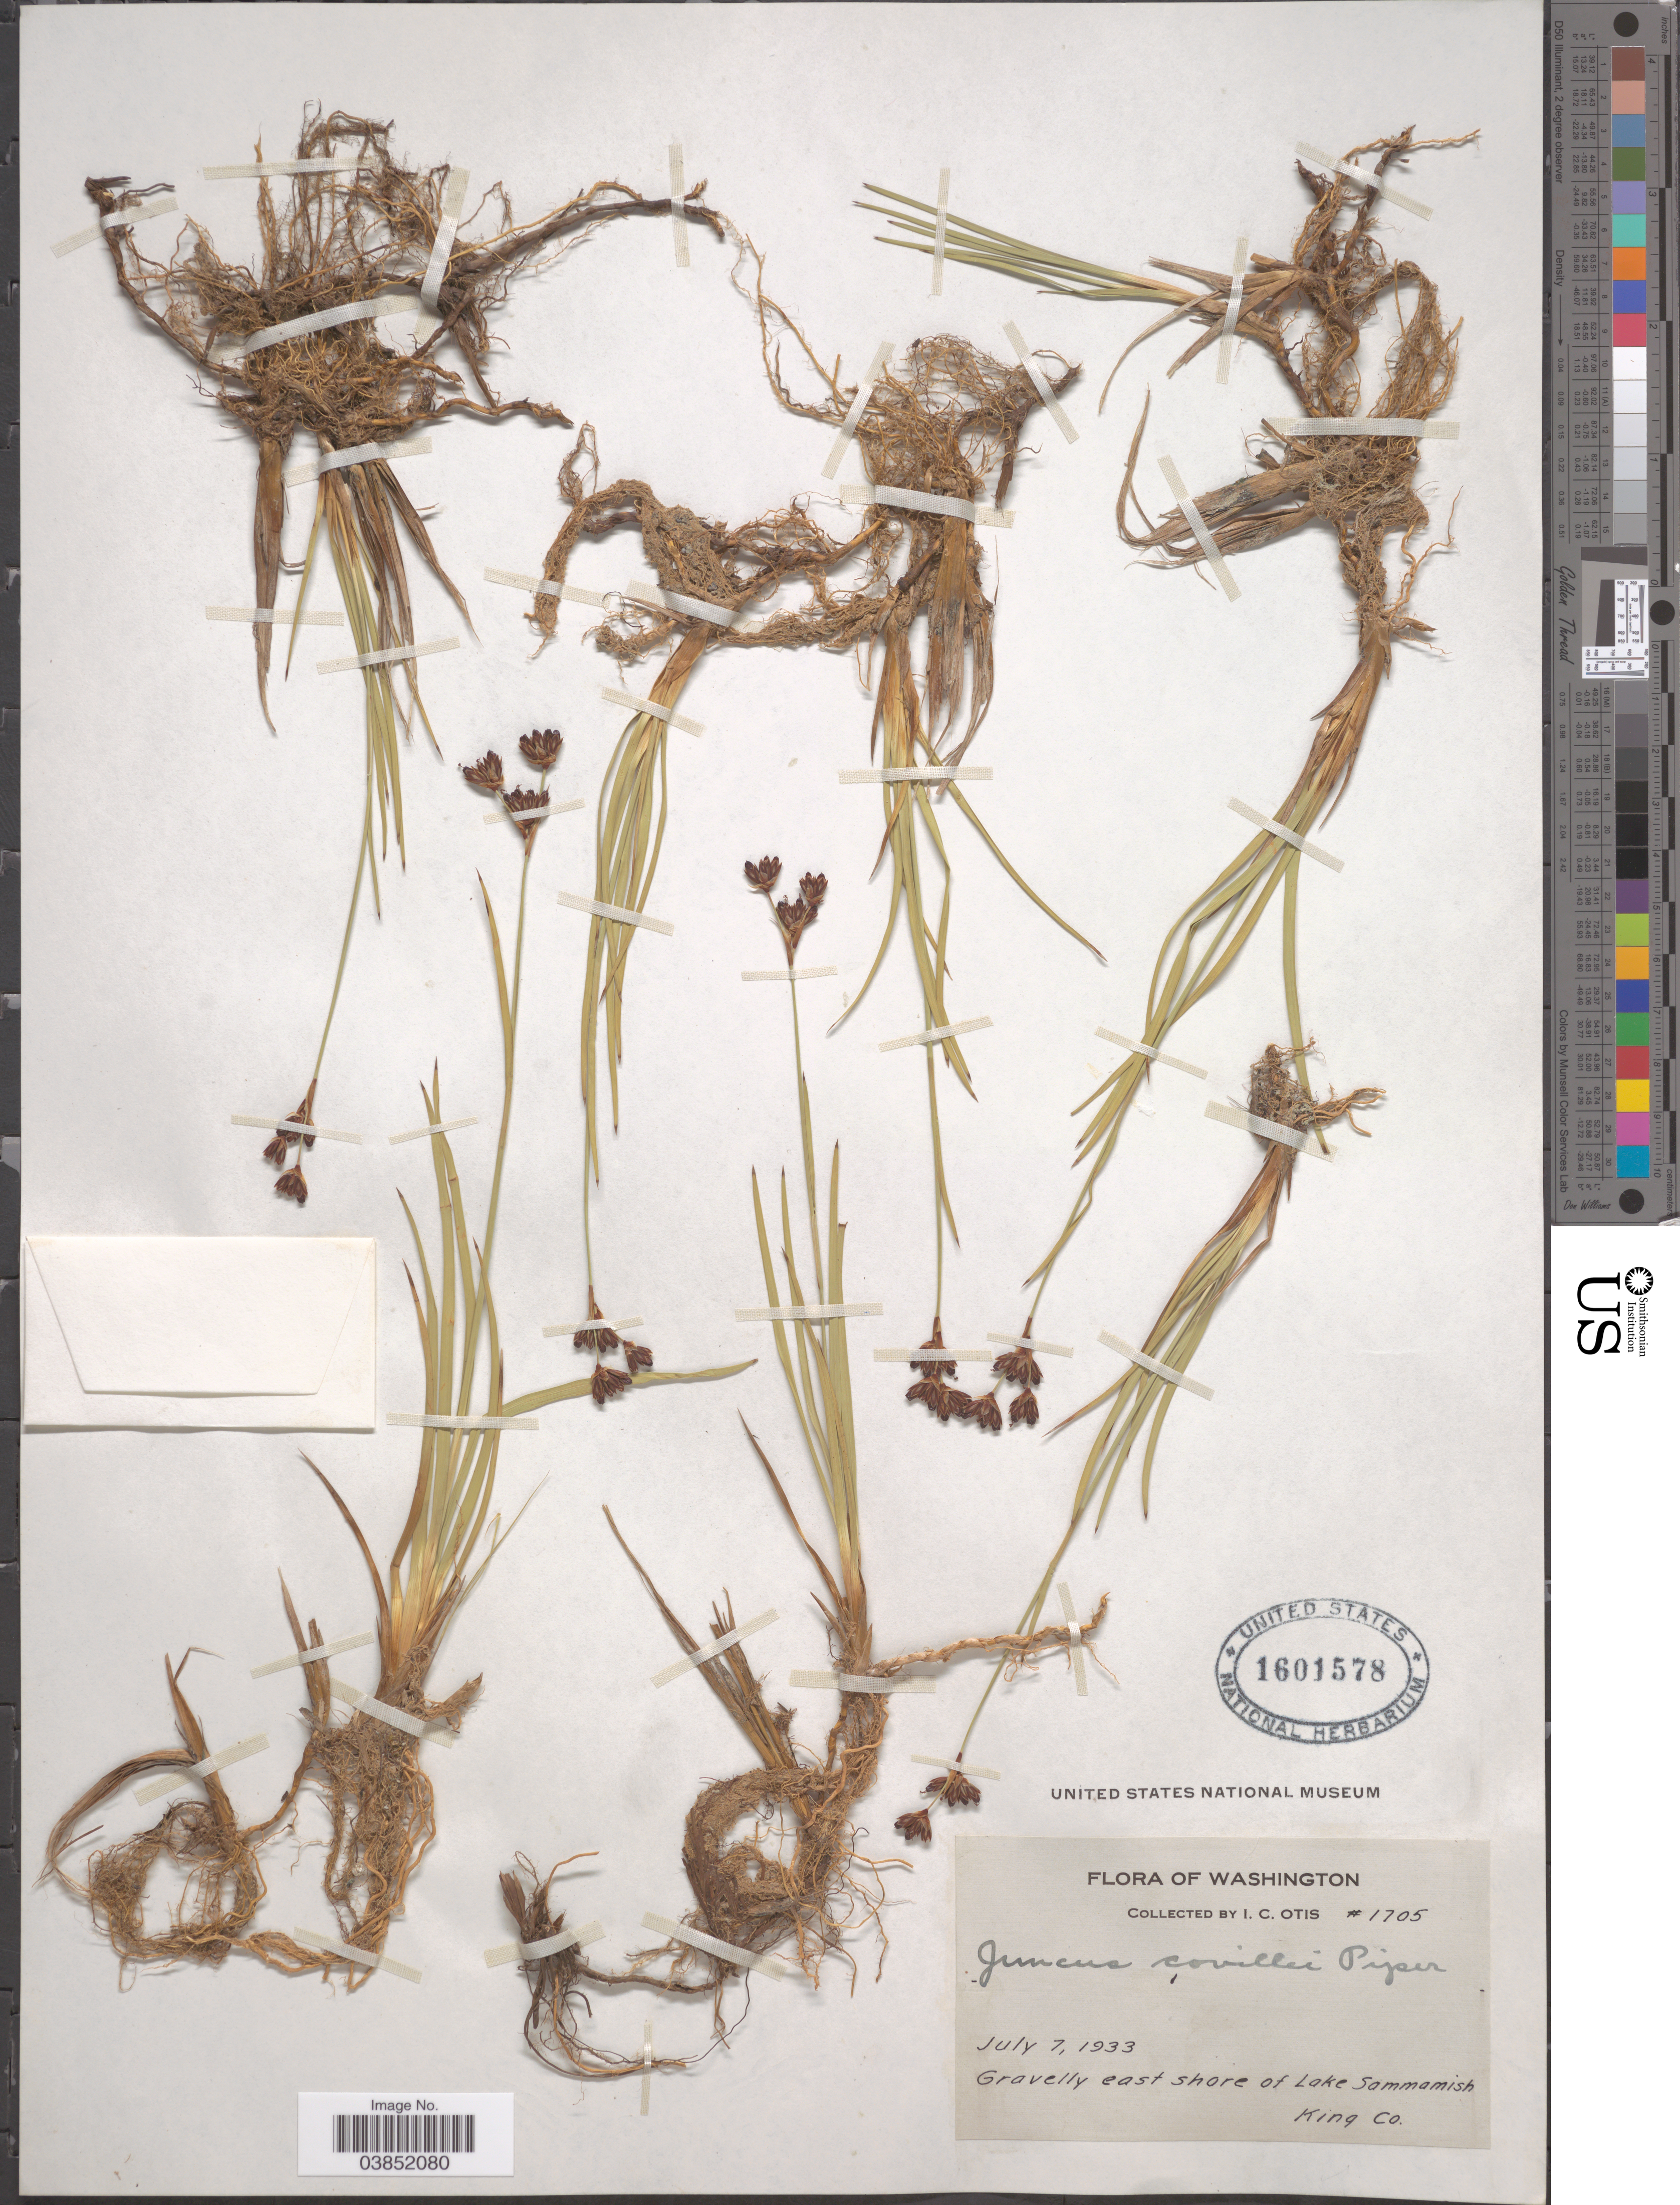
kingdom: Plantae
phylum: Tracheophyta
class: Liliopsida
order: Poales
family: Juncaceae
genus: Juncus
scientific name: Juncus covillei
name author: Piper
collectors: I. C. Otis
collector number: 1705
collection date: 1933-07-07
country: United States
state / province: Washington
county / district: King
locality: Gravelly east shore of Lake Sammamish. King Co.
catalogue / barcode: US 1601578